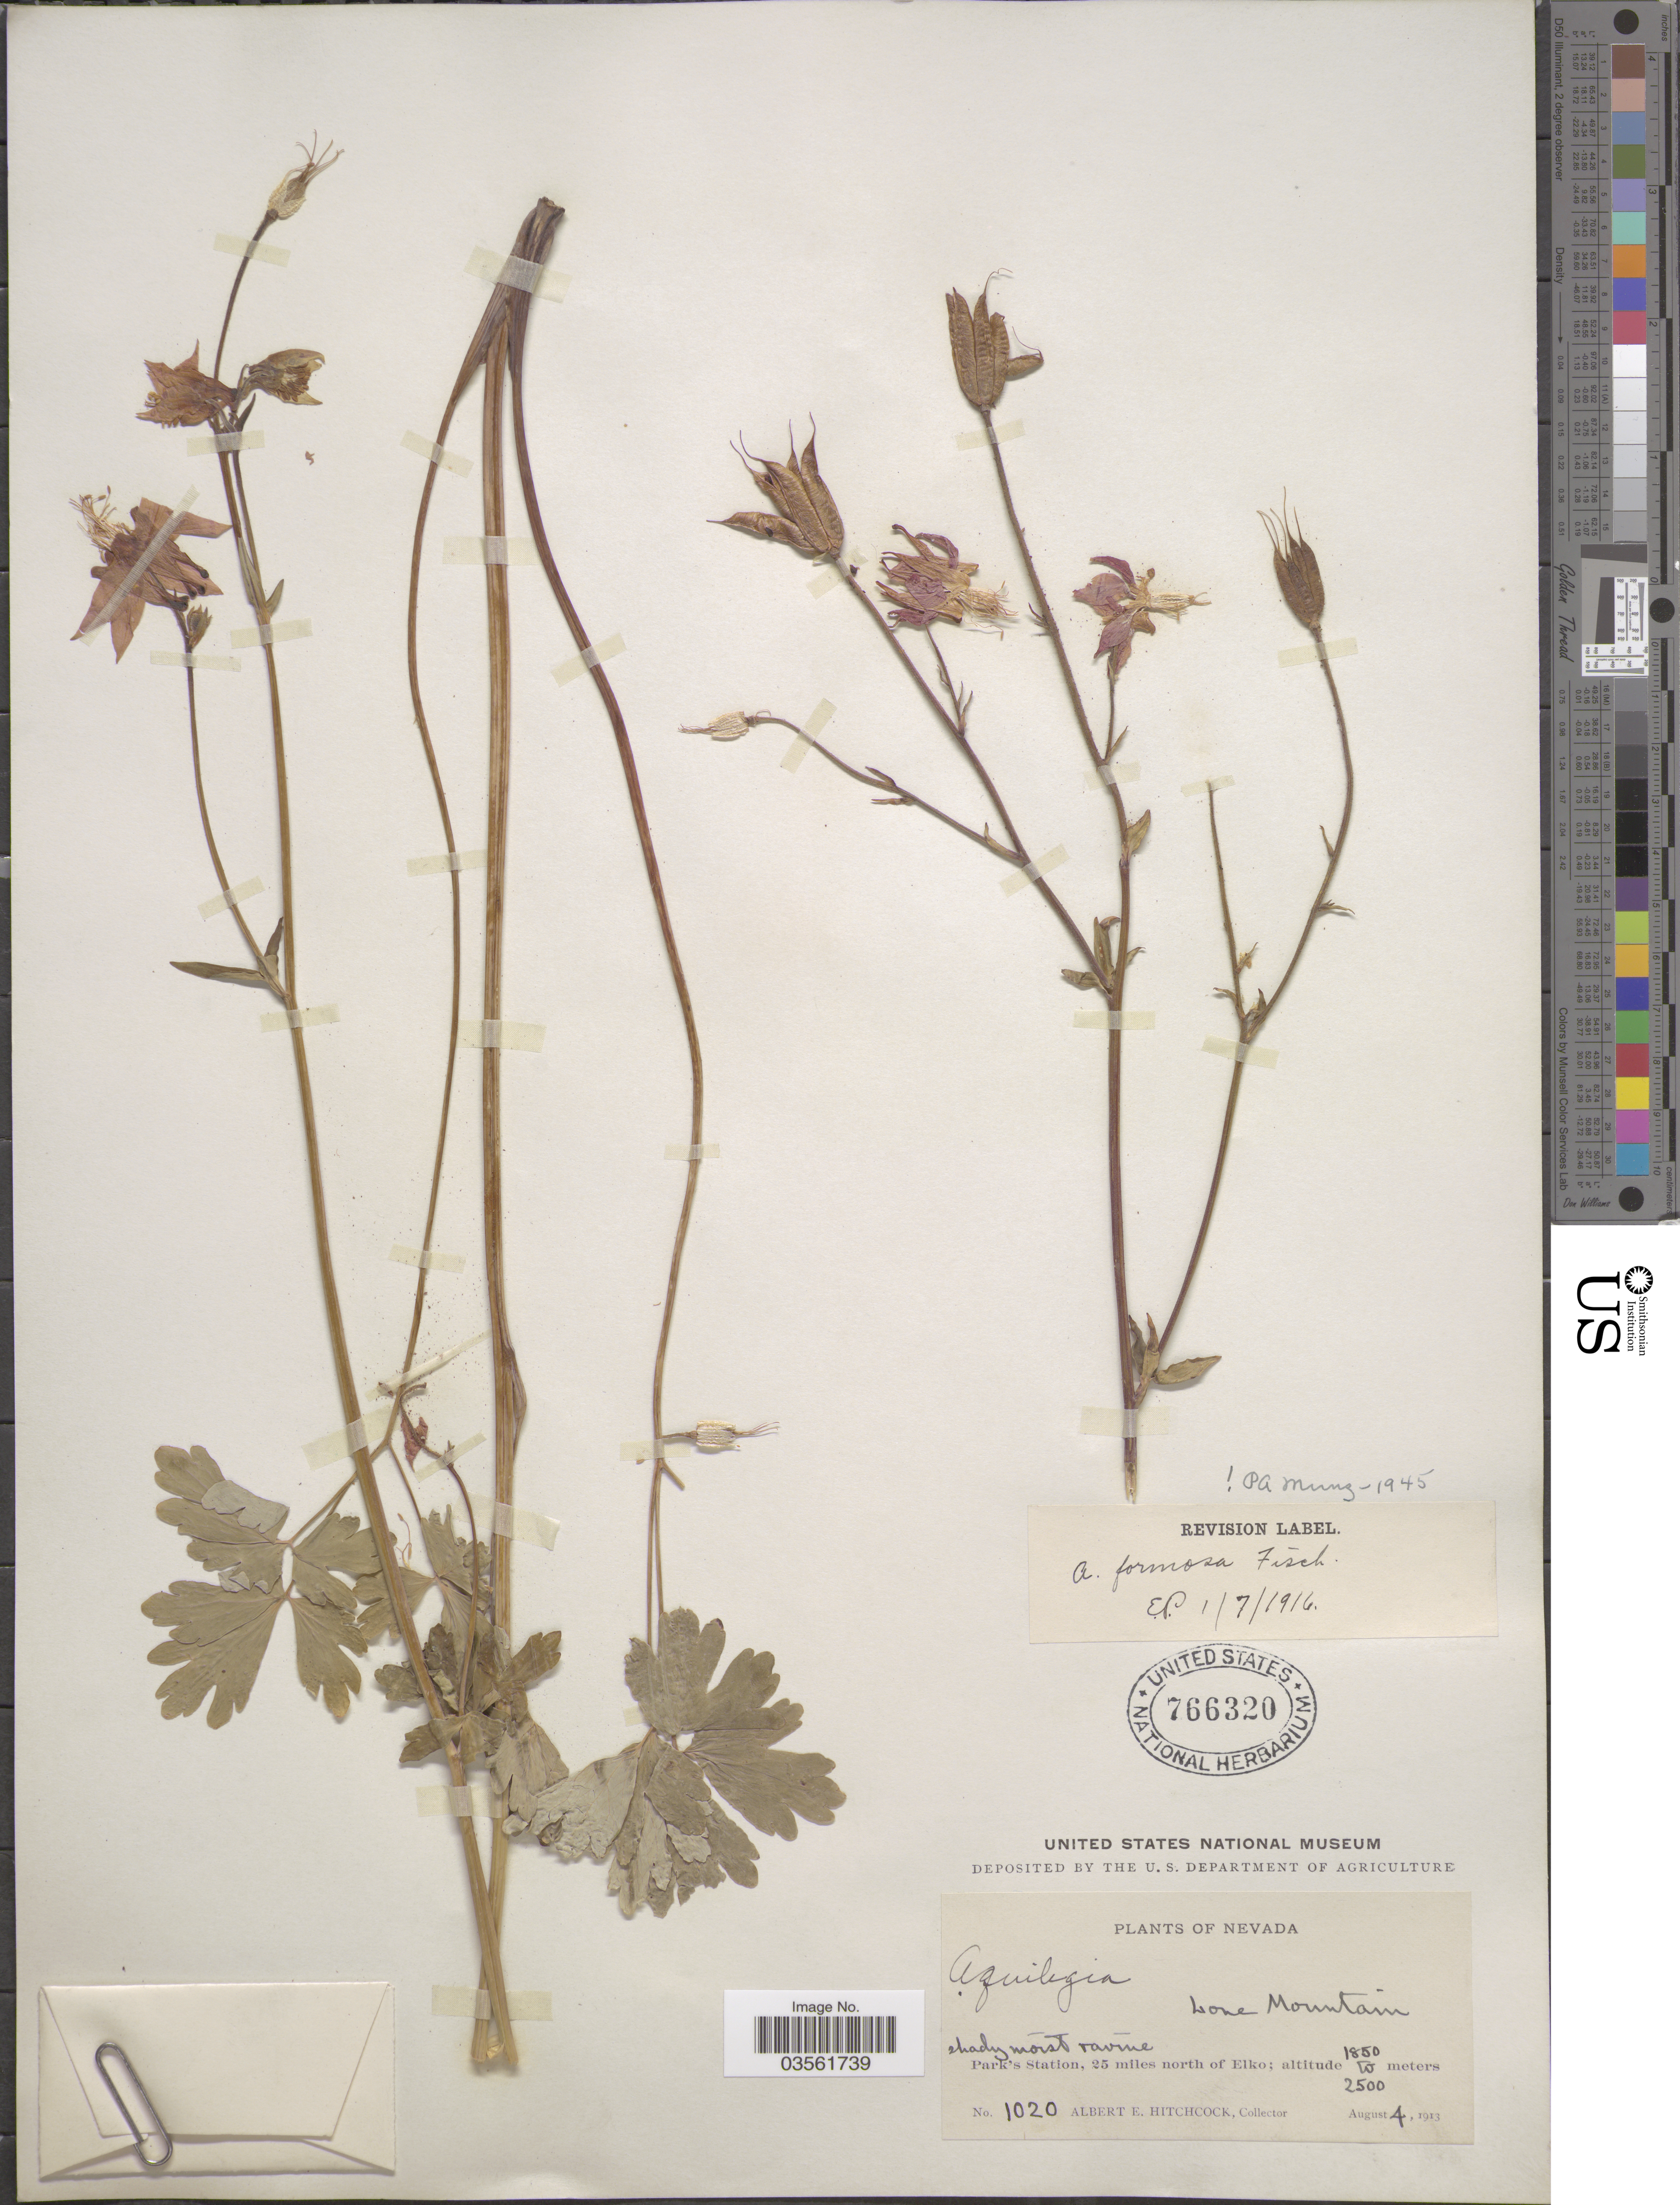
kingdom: Plantae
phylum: Tracheophyta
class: Magnoliopsida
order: Ranunculales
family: Ranunculaceae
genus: Aquilegia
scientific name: Aquilegia formosa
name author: Fisch. ex DC.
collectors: A. Hitchcock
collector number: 1020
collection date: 1913-08-04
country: United States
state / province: Nevada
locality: Lone Mountain. Park's Station, 25 miles north of Elko.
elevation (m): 1850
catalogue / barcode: US 766320